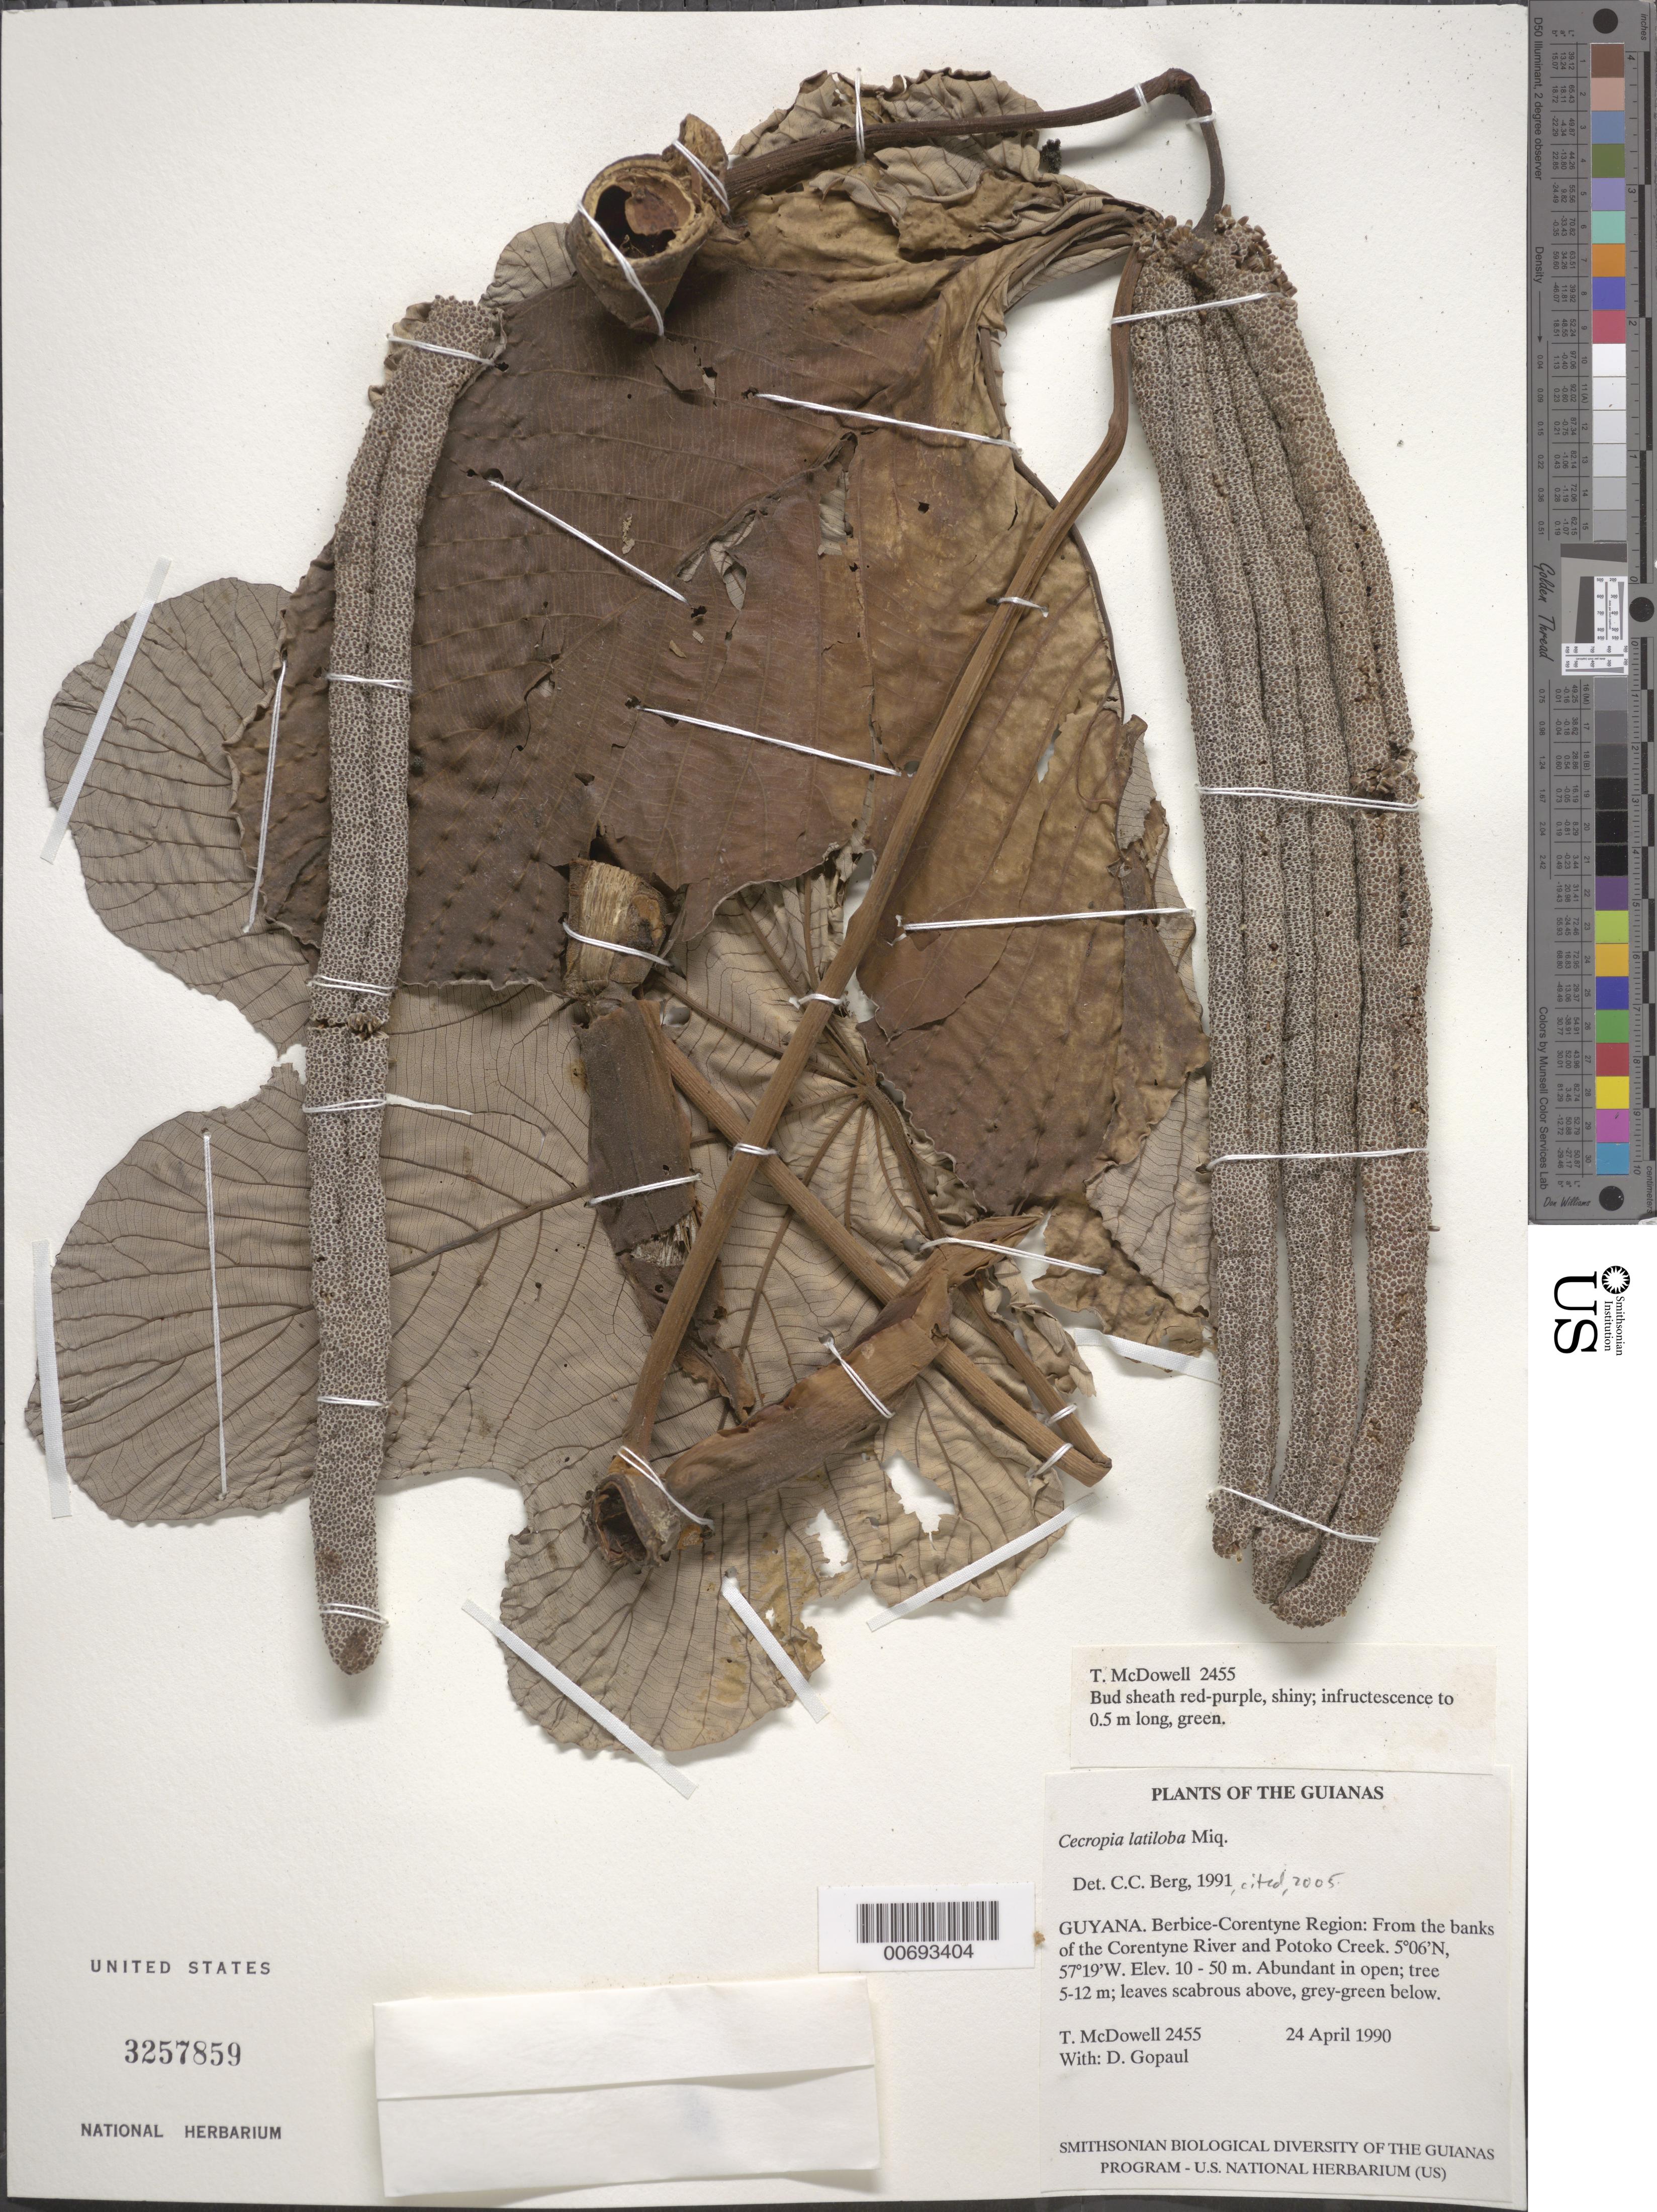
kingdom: Plantae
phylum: Tracheophyta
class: Magnoliopsida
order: Rosales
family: Urticaceae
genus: Cecropia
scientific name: Cecropia latiloba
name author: Miq.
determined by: Berg, C. C.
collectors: T. McDowell & D. Gopaul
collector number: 2455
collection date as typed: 24 April 1990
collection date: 1990-04-24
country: Guyana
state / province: E. Berbice-Corentyne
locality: Corentyne River and Potoko Creek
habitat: Banks of creek and river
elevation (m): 10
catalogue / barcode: US 3257859